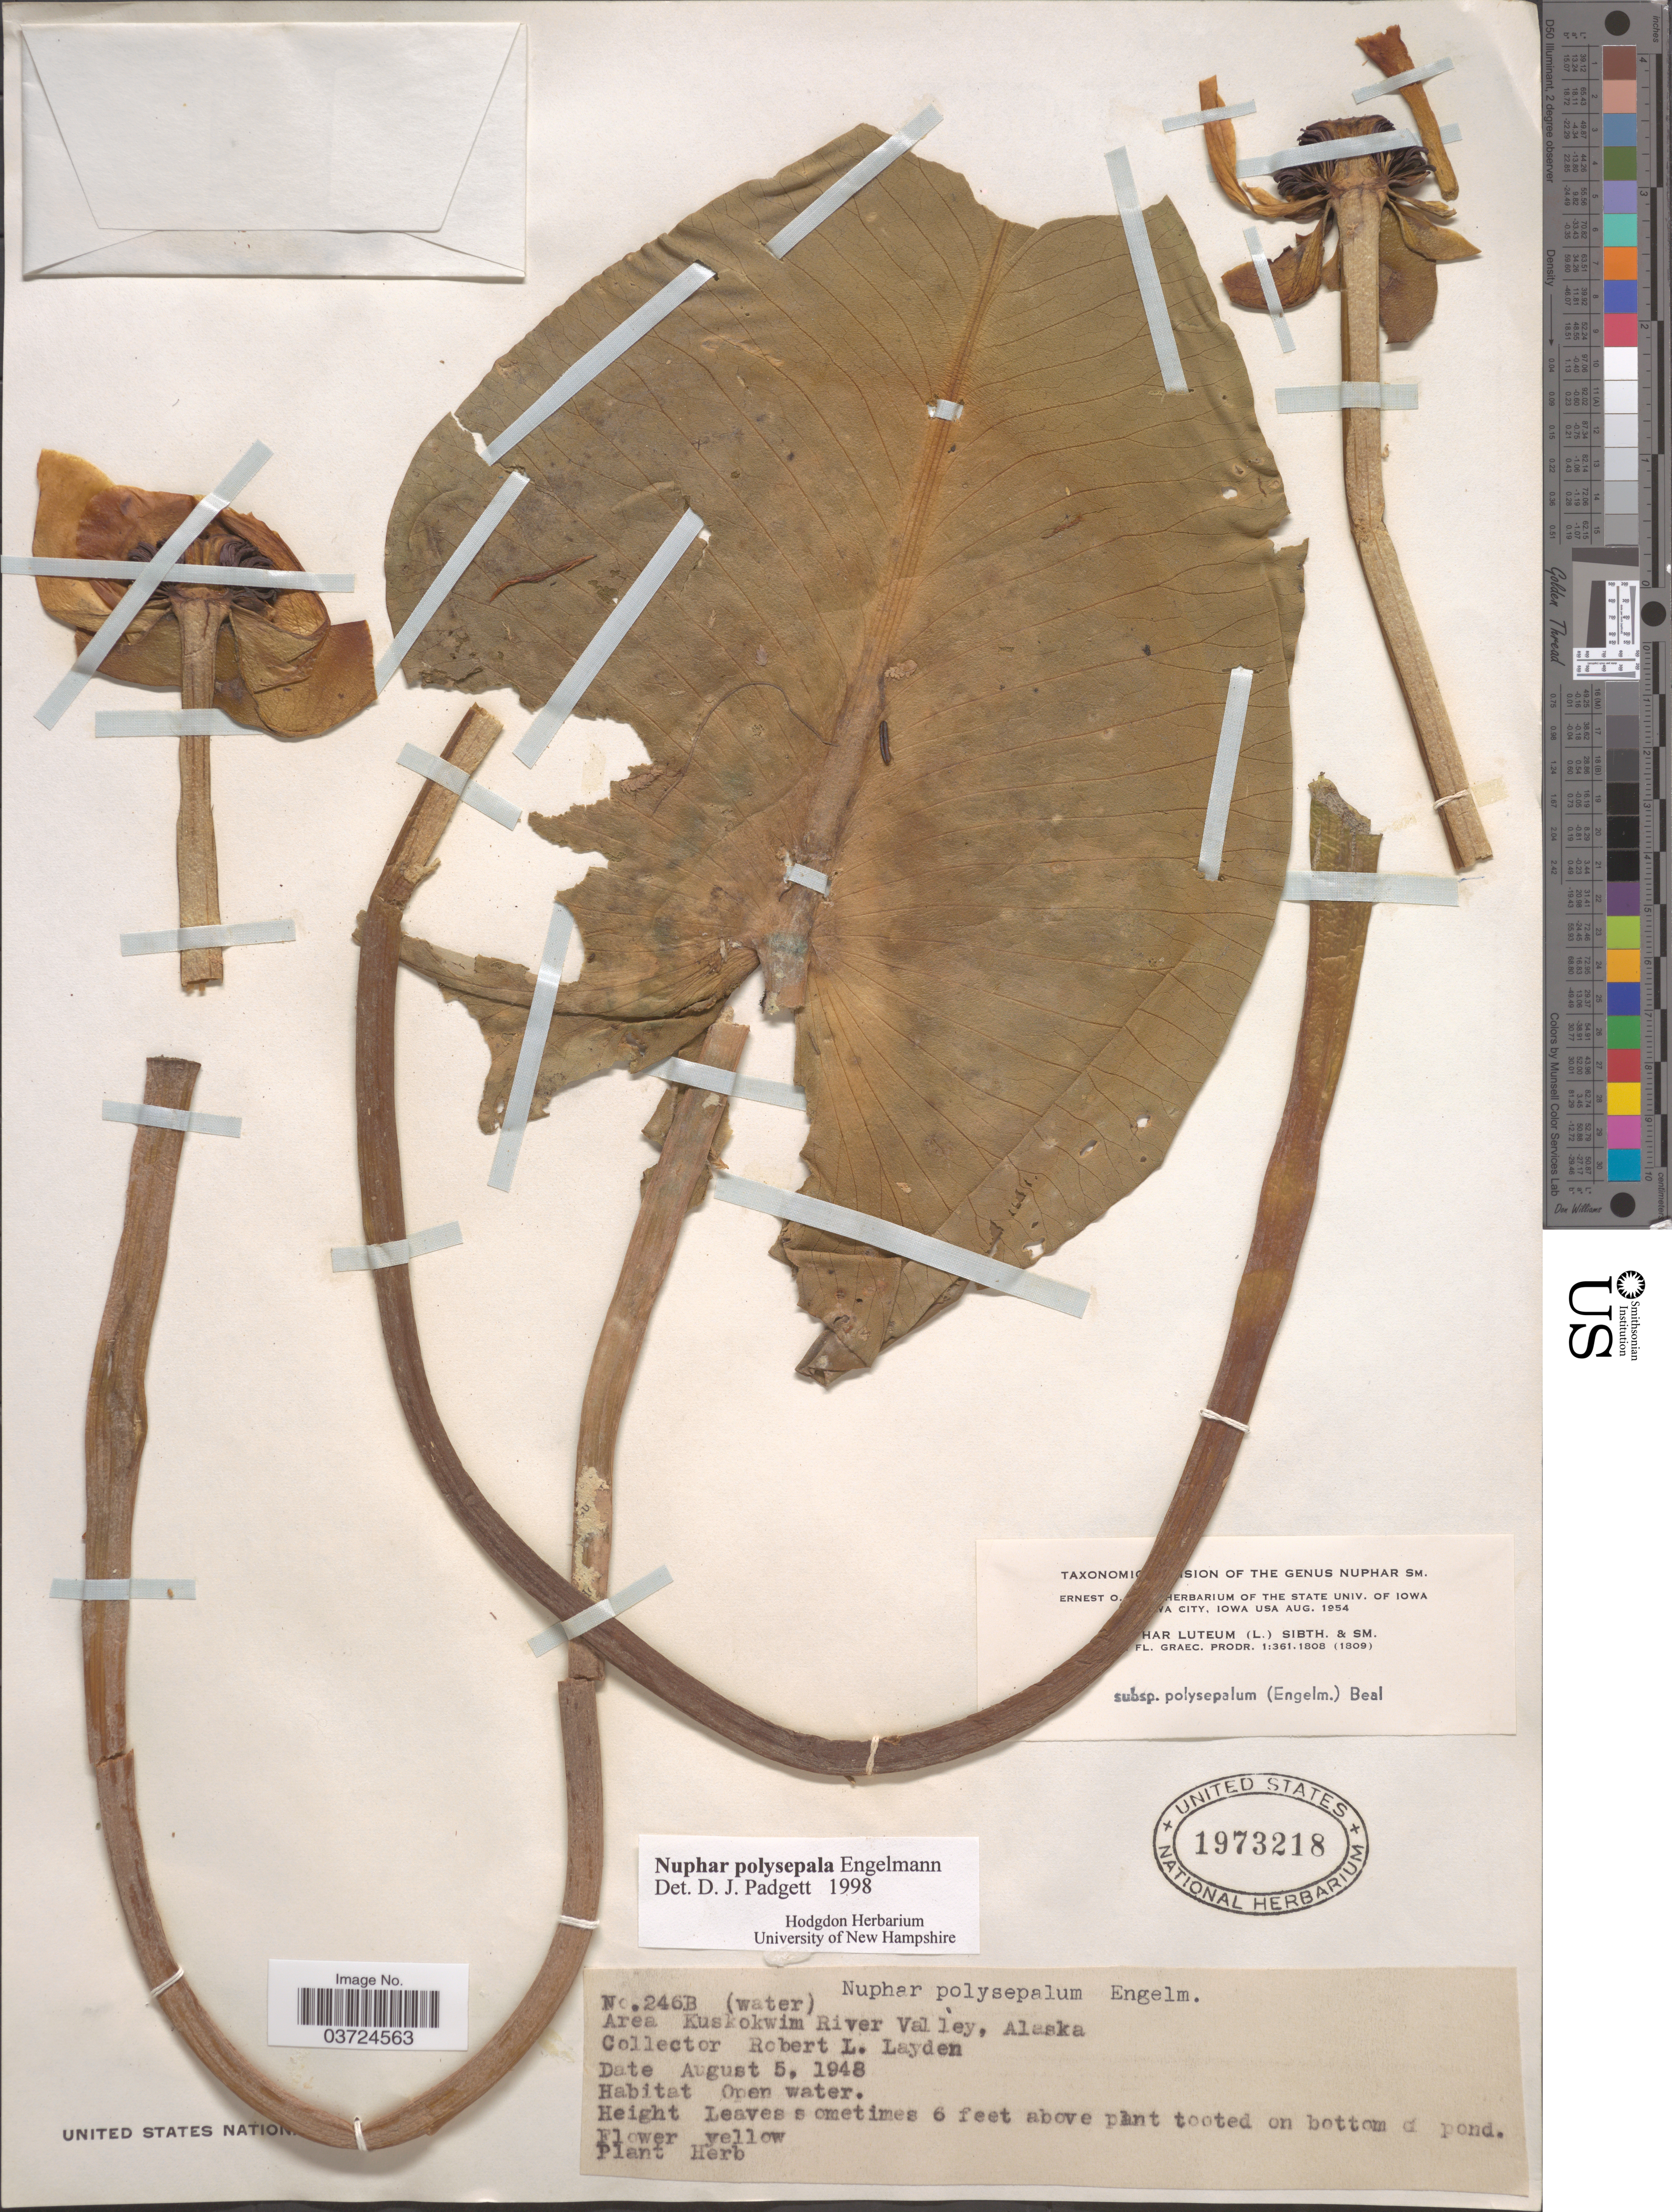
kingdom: Plantae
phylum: Tracheophyta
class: Magnoliopsida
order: Nymphaeales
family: Nymphaeaceae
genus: Nuphar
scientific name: Nuphar polysepala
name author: Englem.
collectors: R. Layden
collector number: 246B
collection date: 1948-08-05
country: United States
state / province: Alaska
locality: Area Kuskokwim River Valley.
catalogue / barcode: US 1973218